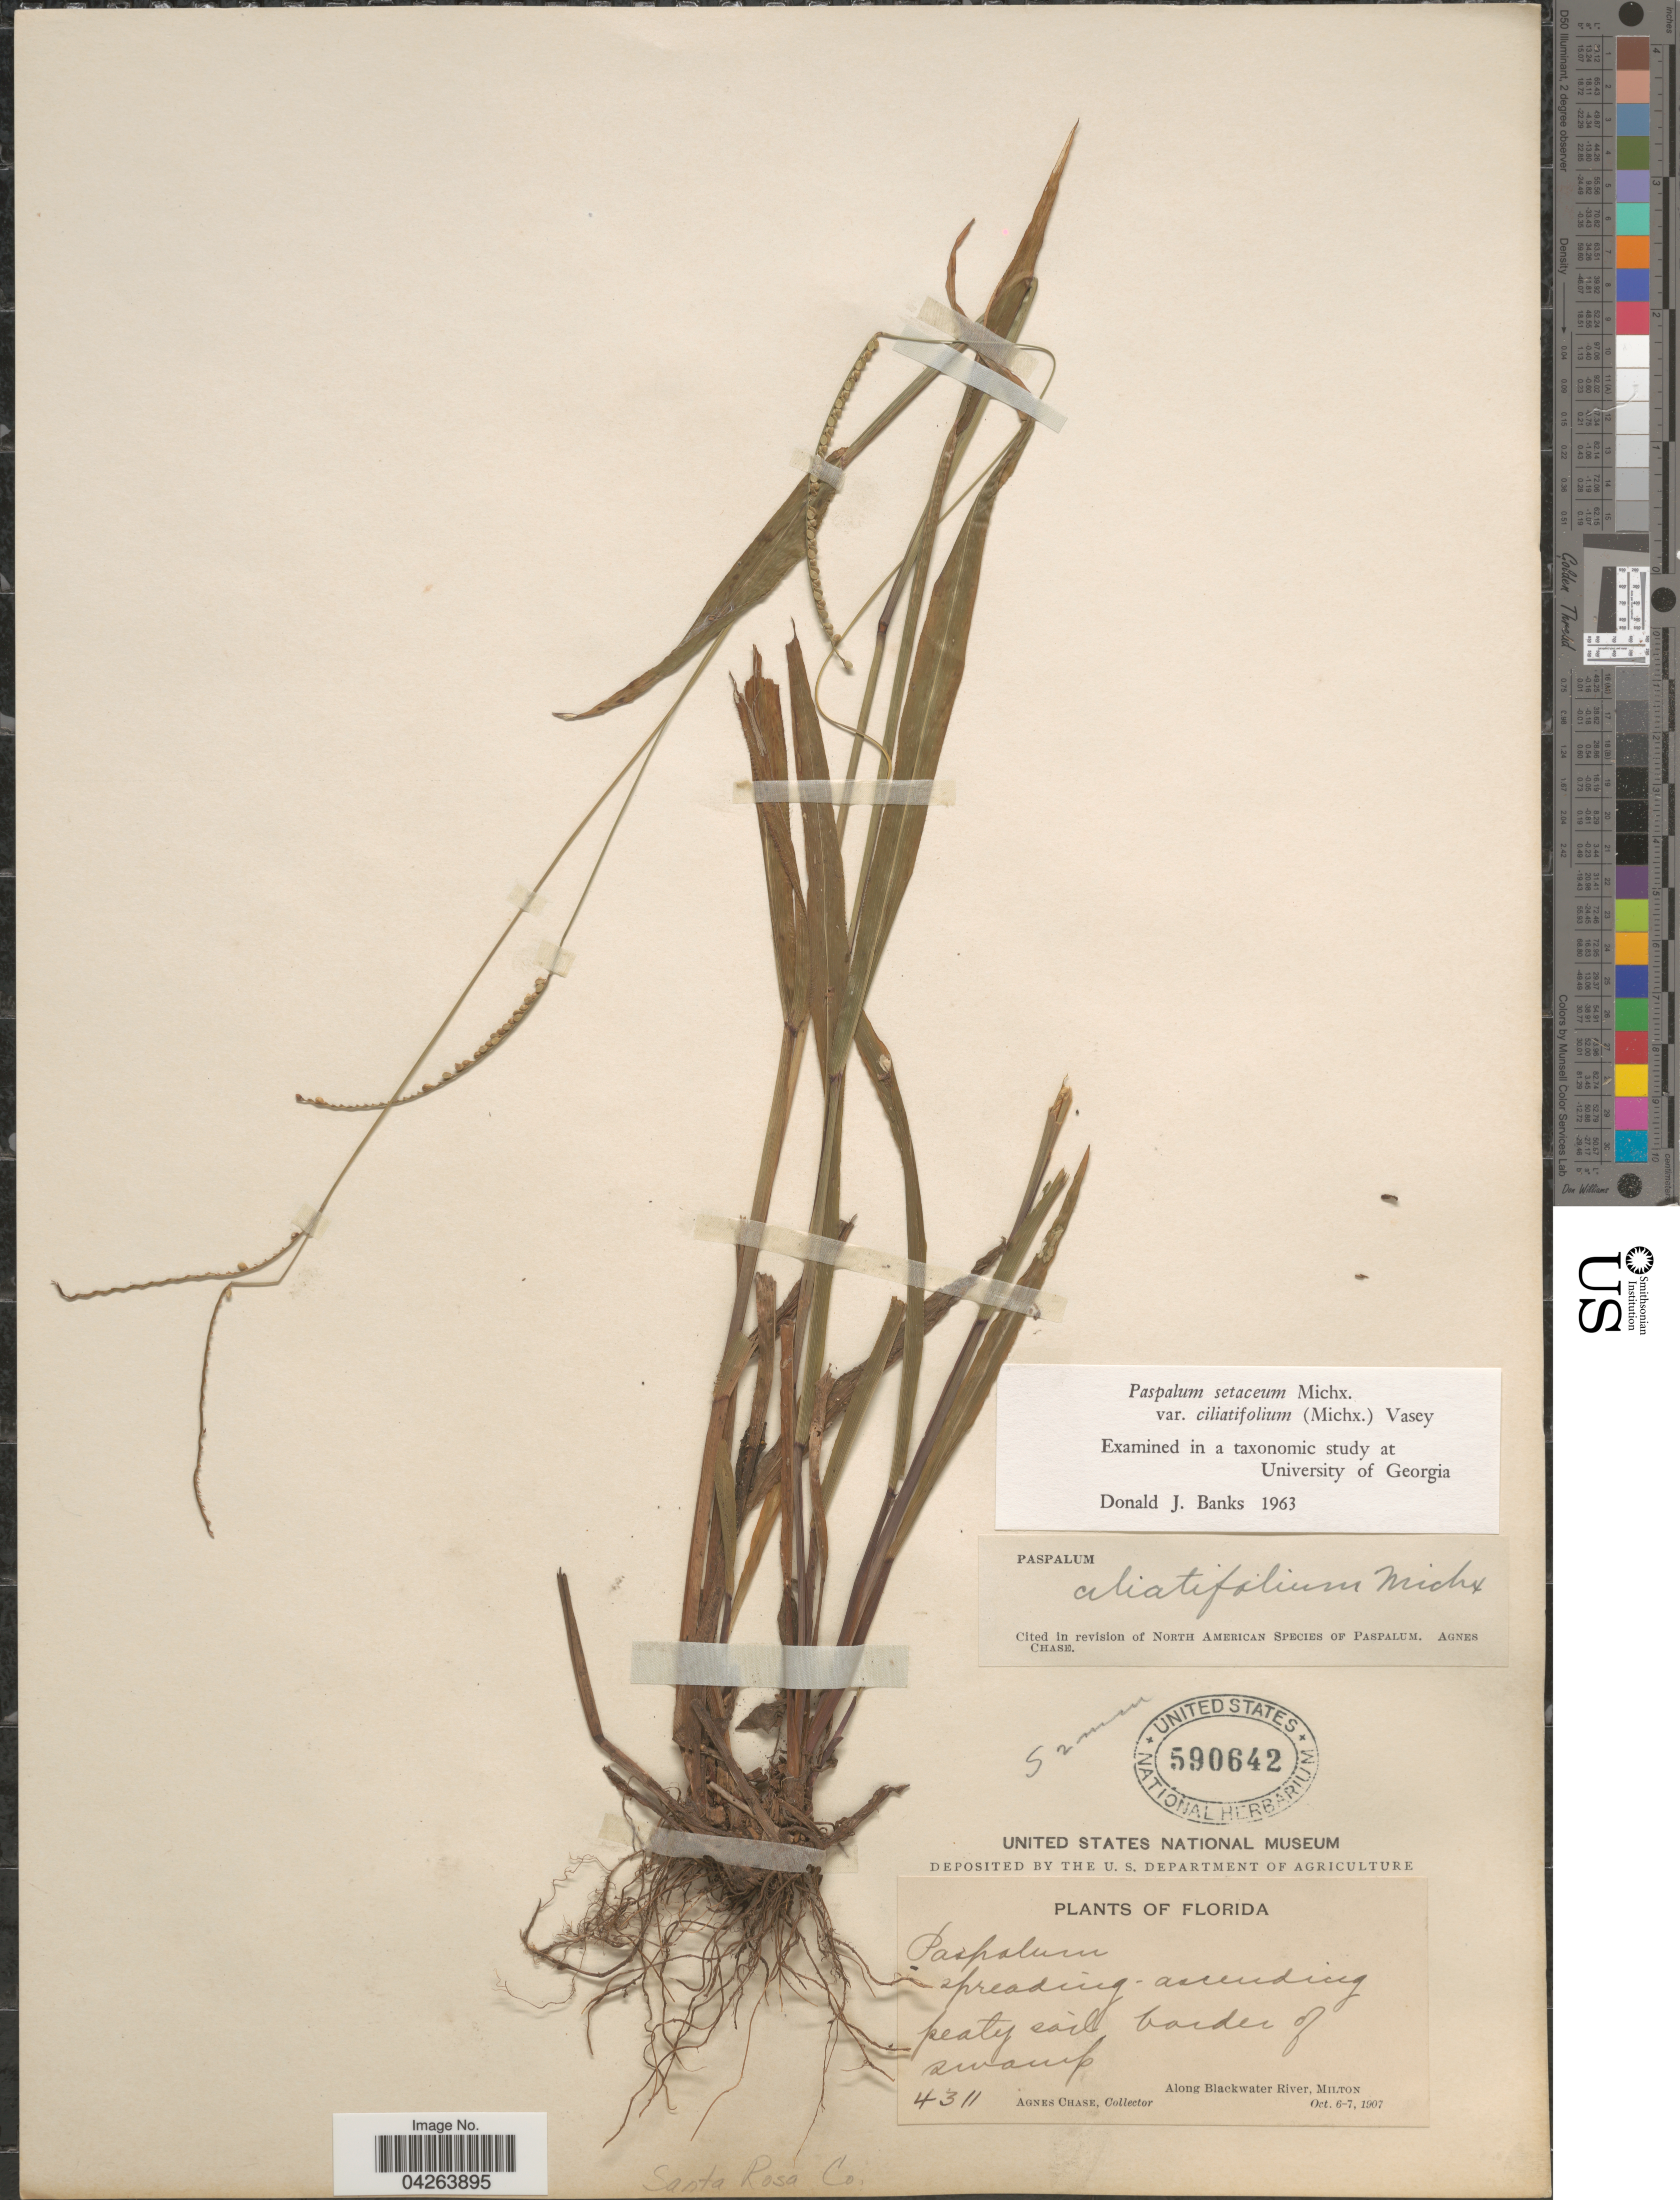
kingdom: Plantae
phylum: Tracheophyta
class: Liliopsida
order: Poales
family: Poaceae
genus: Paspalum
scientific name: Paspalum setaceum var. ciliatifolium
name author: (Michx.) Vasey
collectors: A. Chase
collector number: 4311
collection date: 1907-10-06/1907-10-07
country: United States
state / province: Florida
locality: Along Blackwater River, Milton. Santa Rosa Co.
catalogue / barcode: US 590642